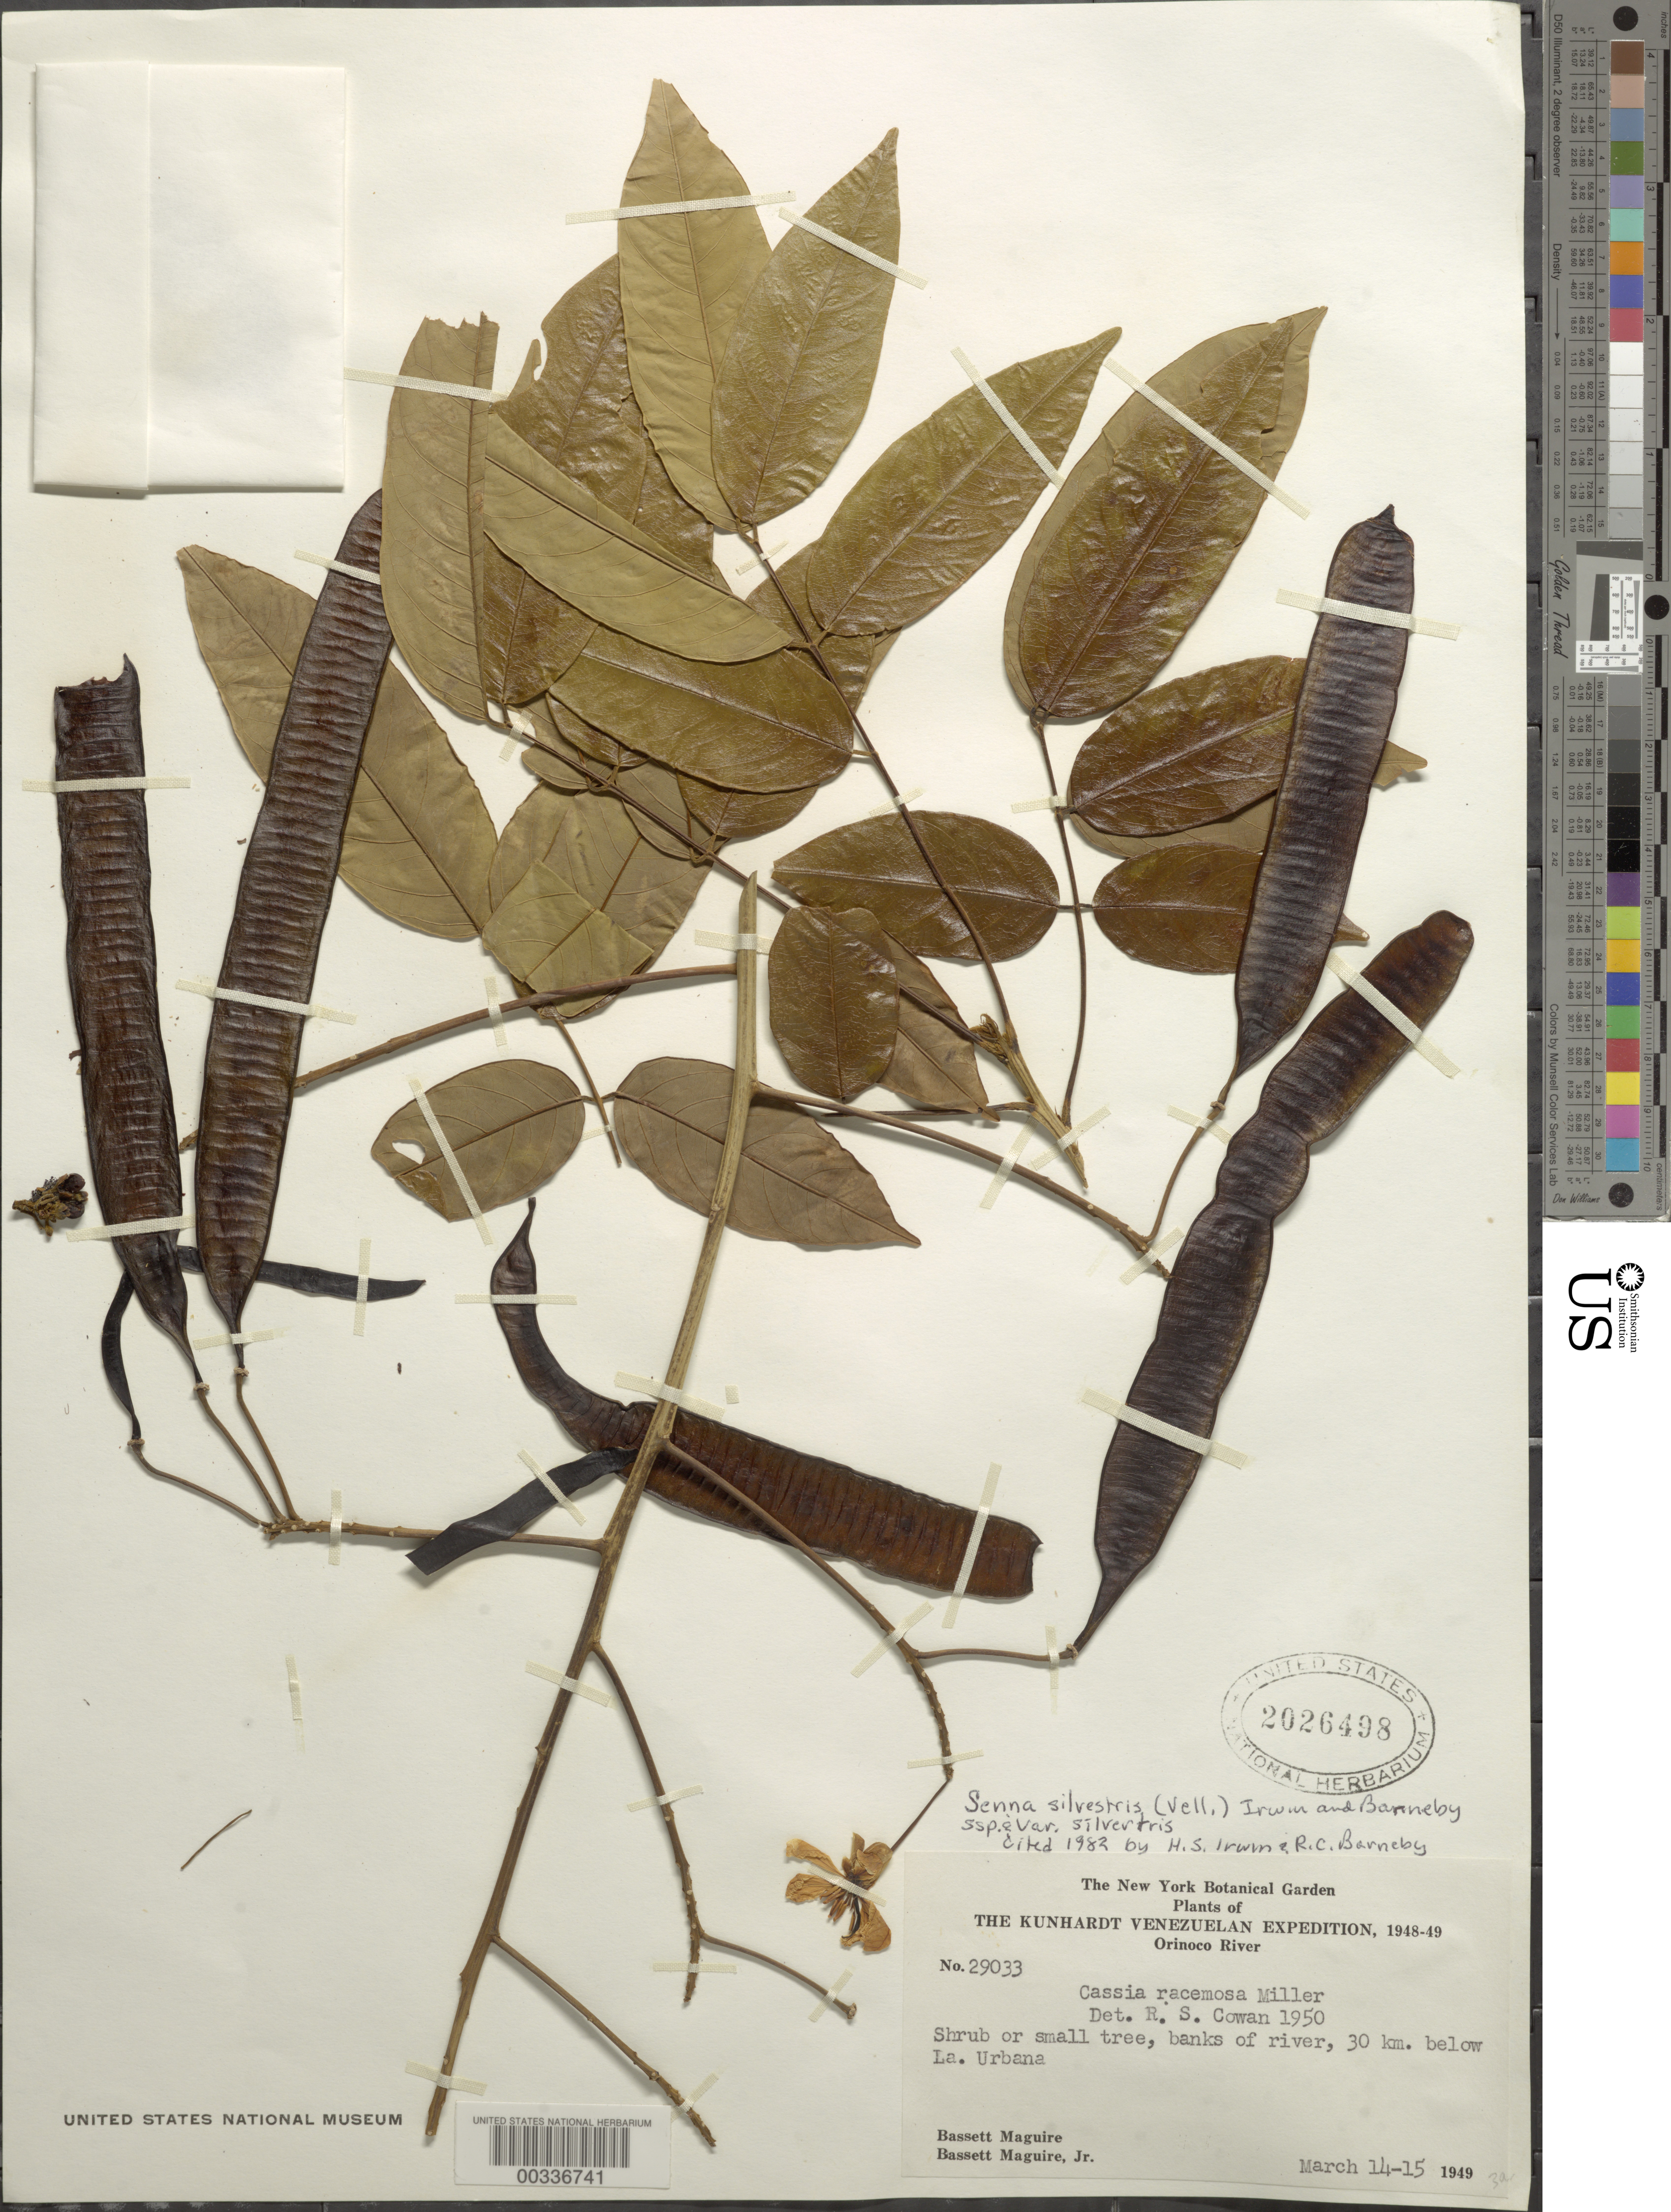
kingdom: Plantae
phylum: Tracheophyta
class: Magnoliopsida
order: Fabales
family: Fabaceae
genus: Senna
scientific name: Senna silvestris var. silvestris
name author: (Vell.) H.S. Irwin & Barneby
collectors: B. Maguire & B. Maguire Jr.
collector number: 29033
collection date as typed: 14 Mar 1949 to 15 Mar 1949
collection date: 1949-03-14/1949-03-15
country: Venezuela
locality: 30 km below la urbana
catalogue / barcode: US 2026498